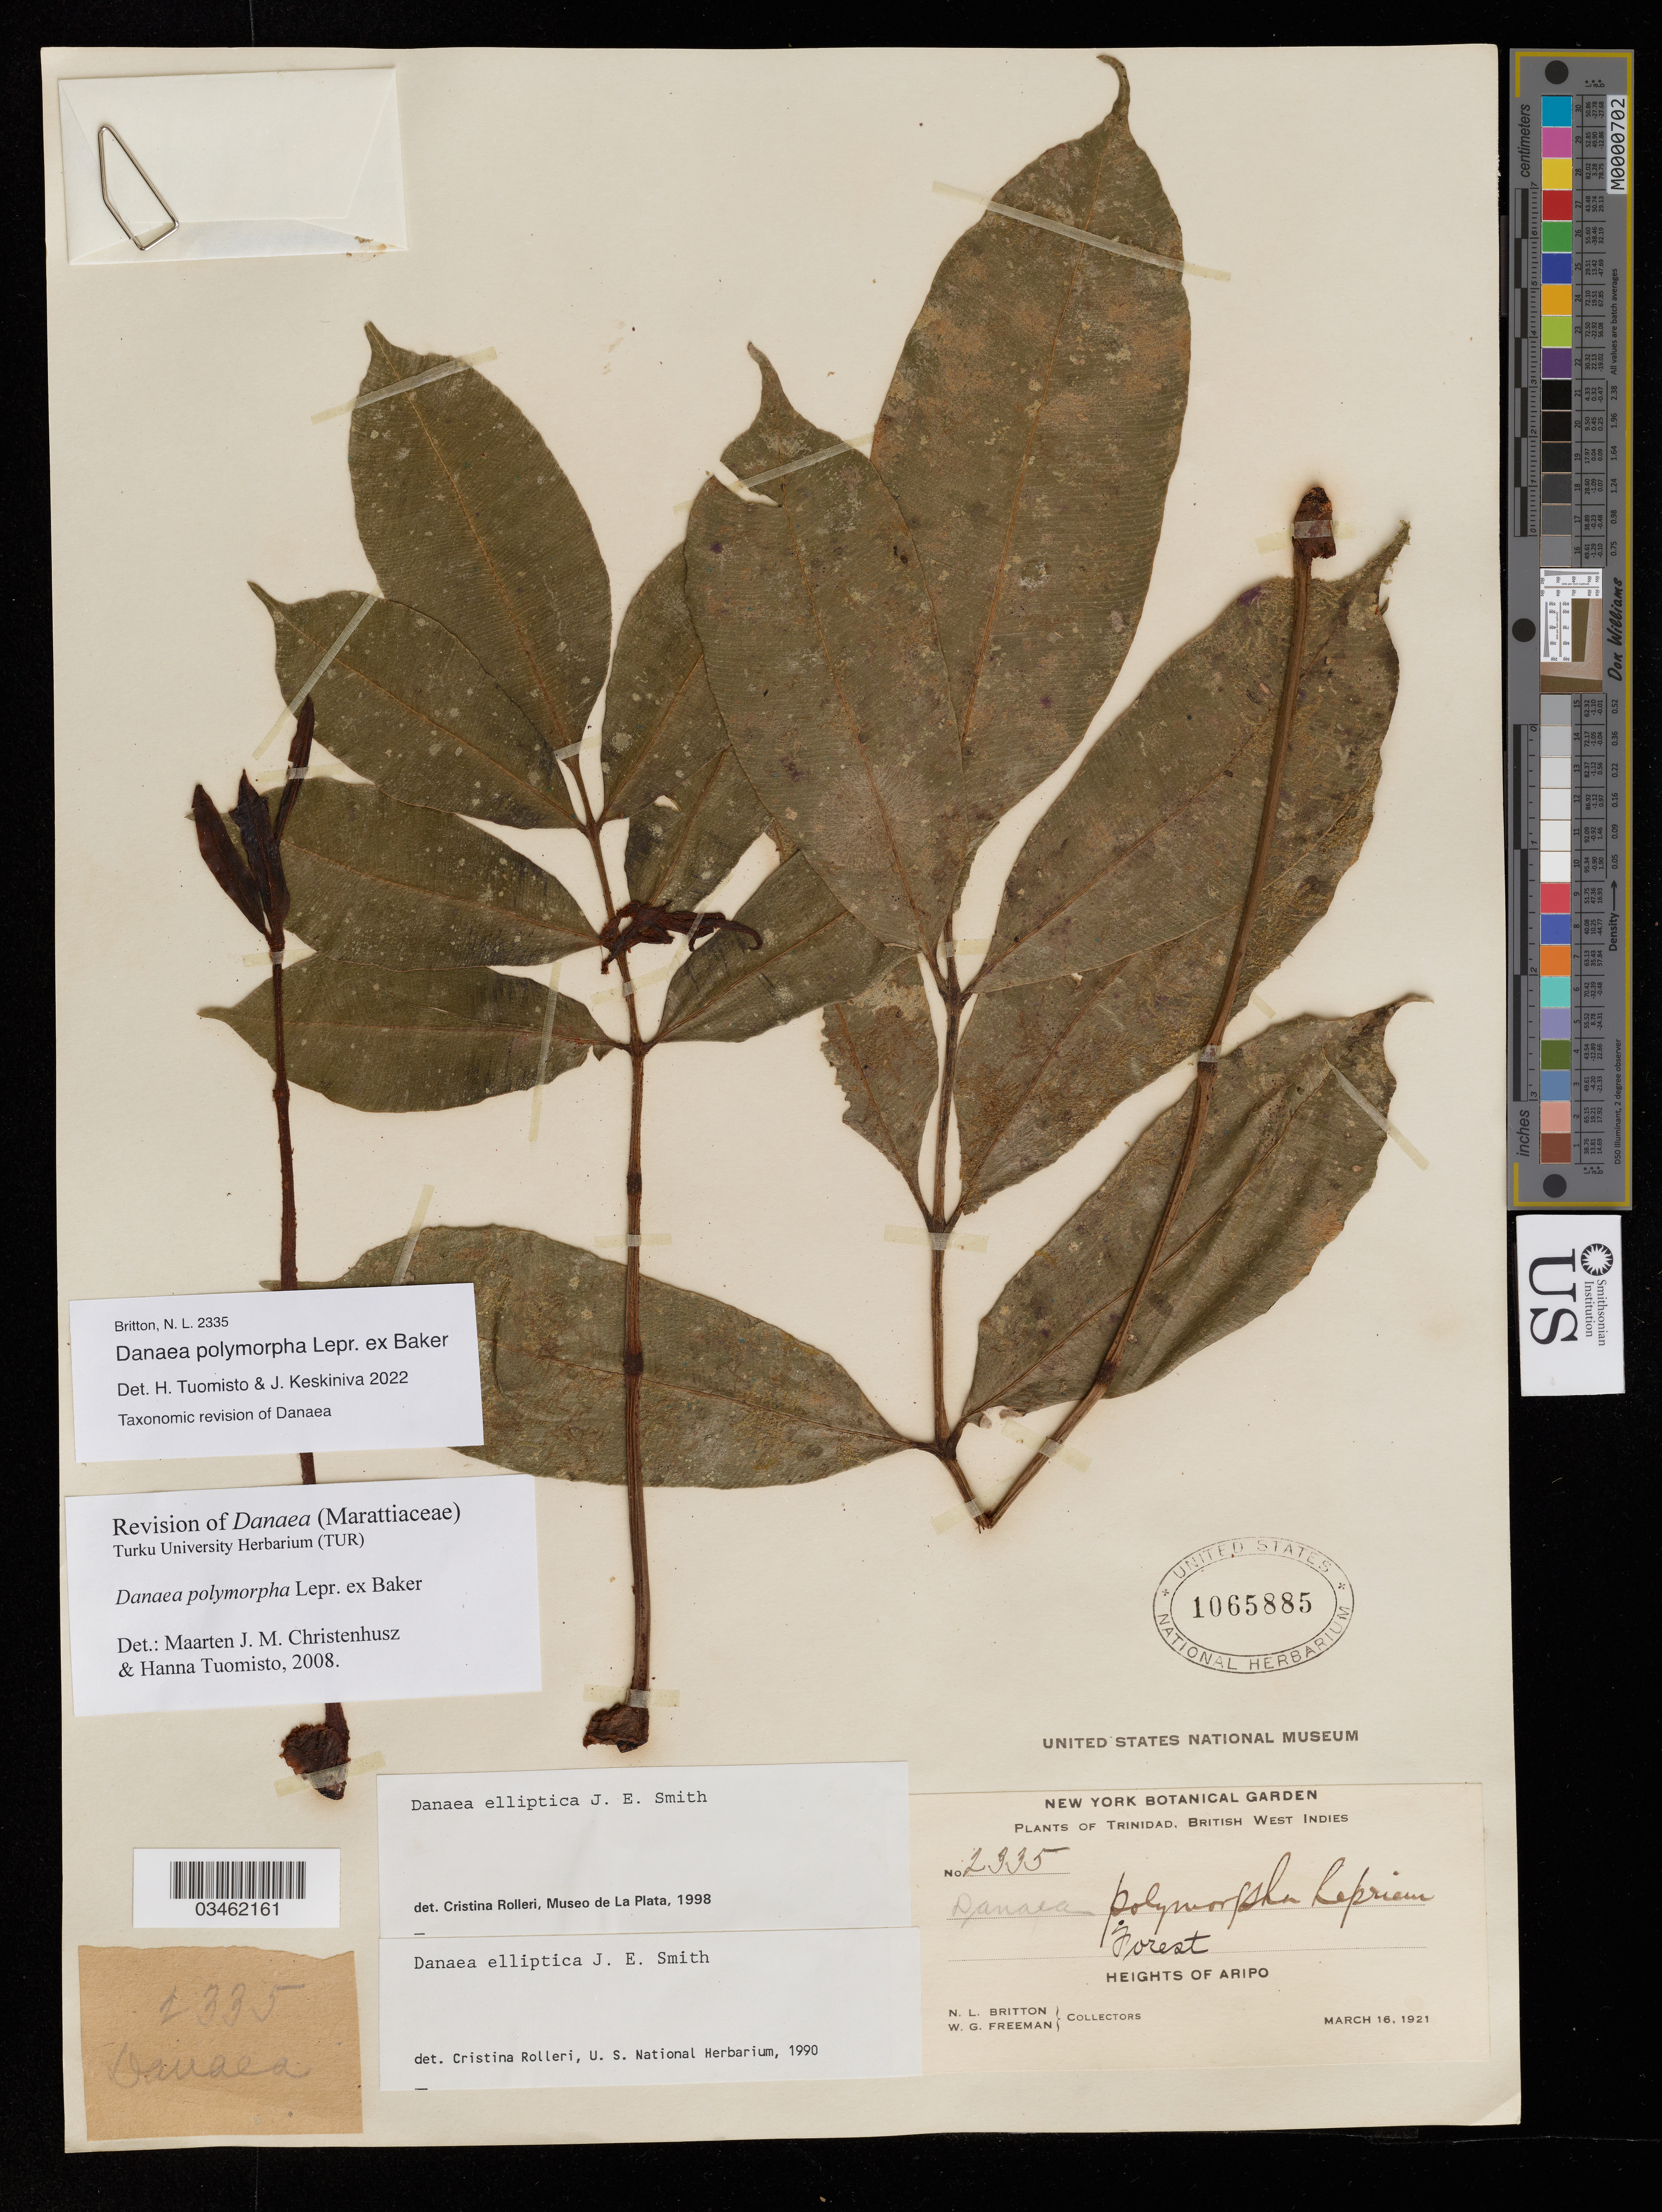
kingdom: Plantae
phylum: Tracheophyta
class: Polypodiopsida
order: Marattiales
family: Marattiaceae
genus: Danaea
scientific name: Danaea polymorpha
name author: Lepr.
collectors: N. Britton & W. Freeman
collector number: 2335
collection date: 1921-03-16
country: Trinidad and Tobago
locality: Trinidad, British West Indies. Heights of Aripo.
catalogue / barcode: US 1065885